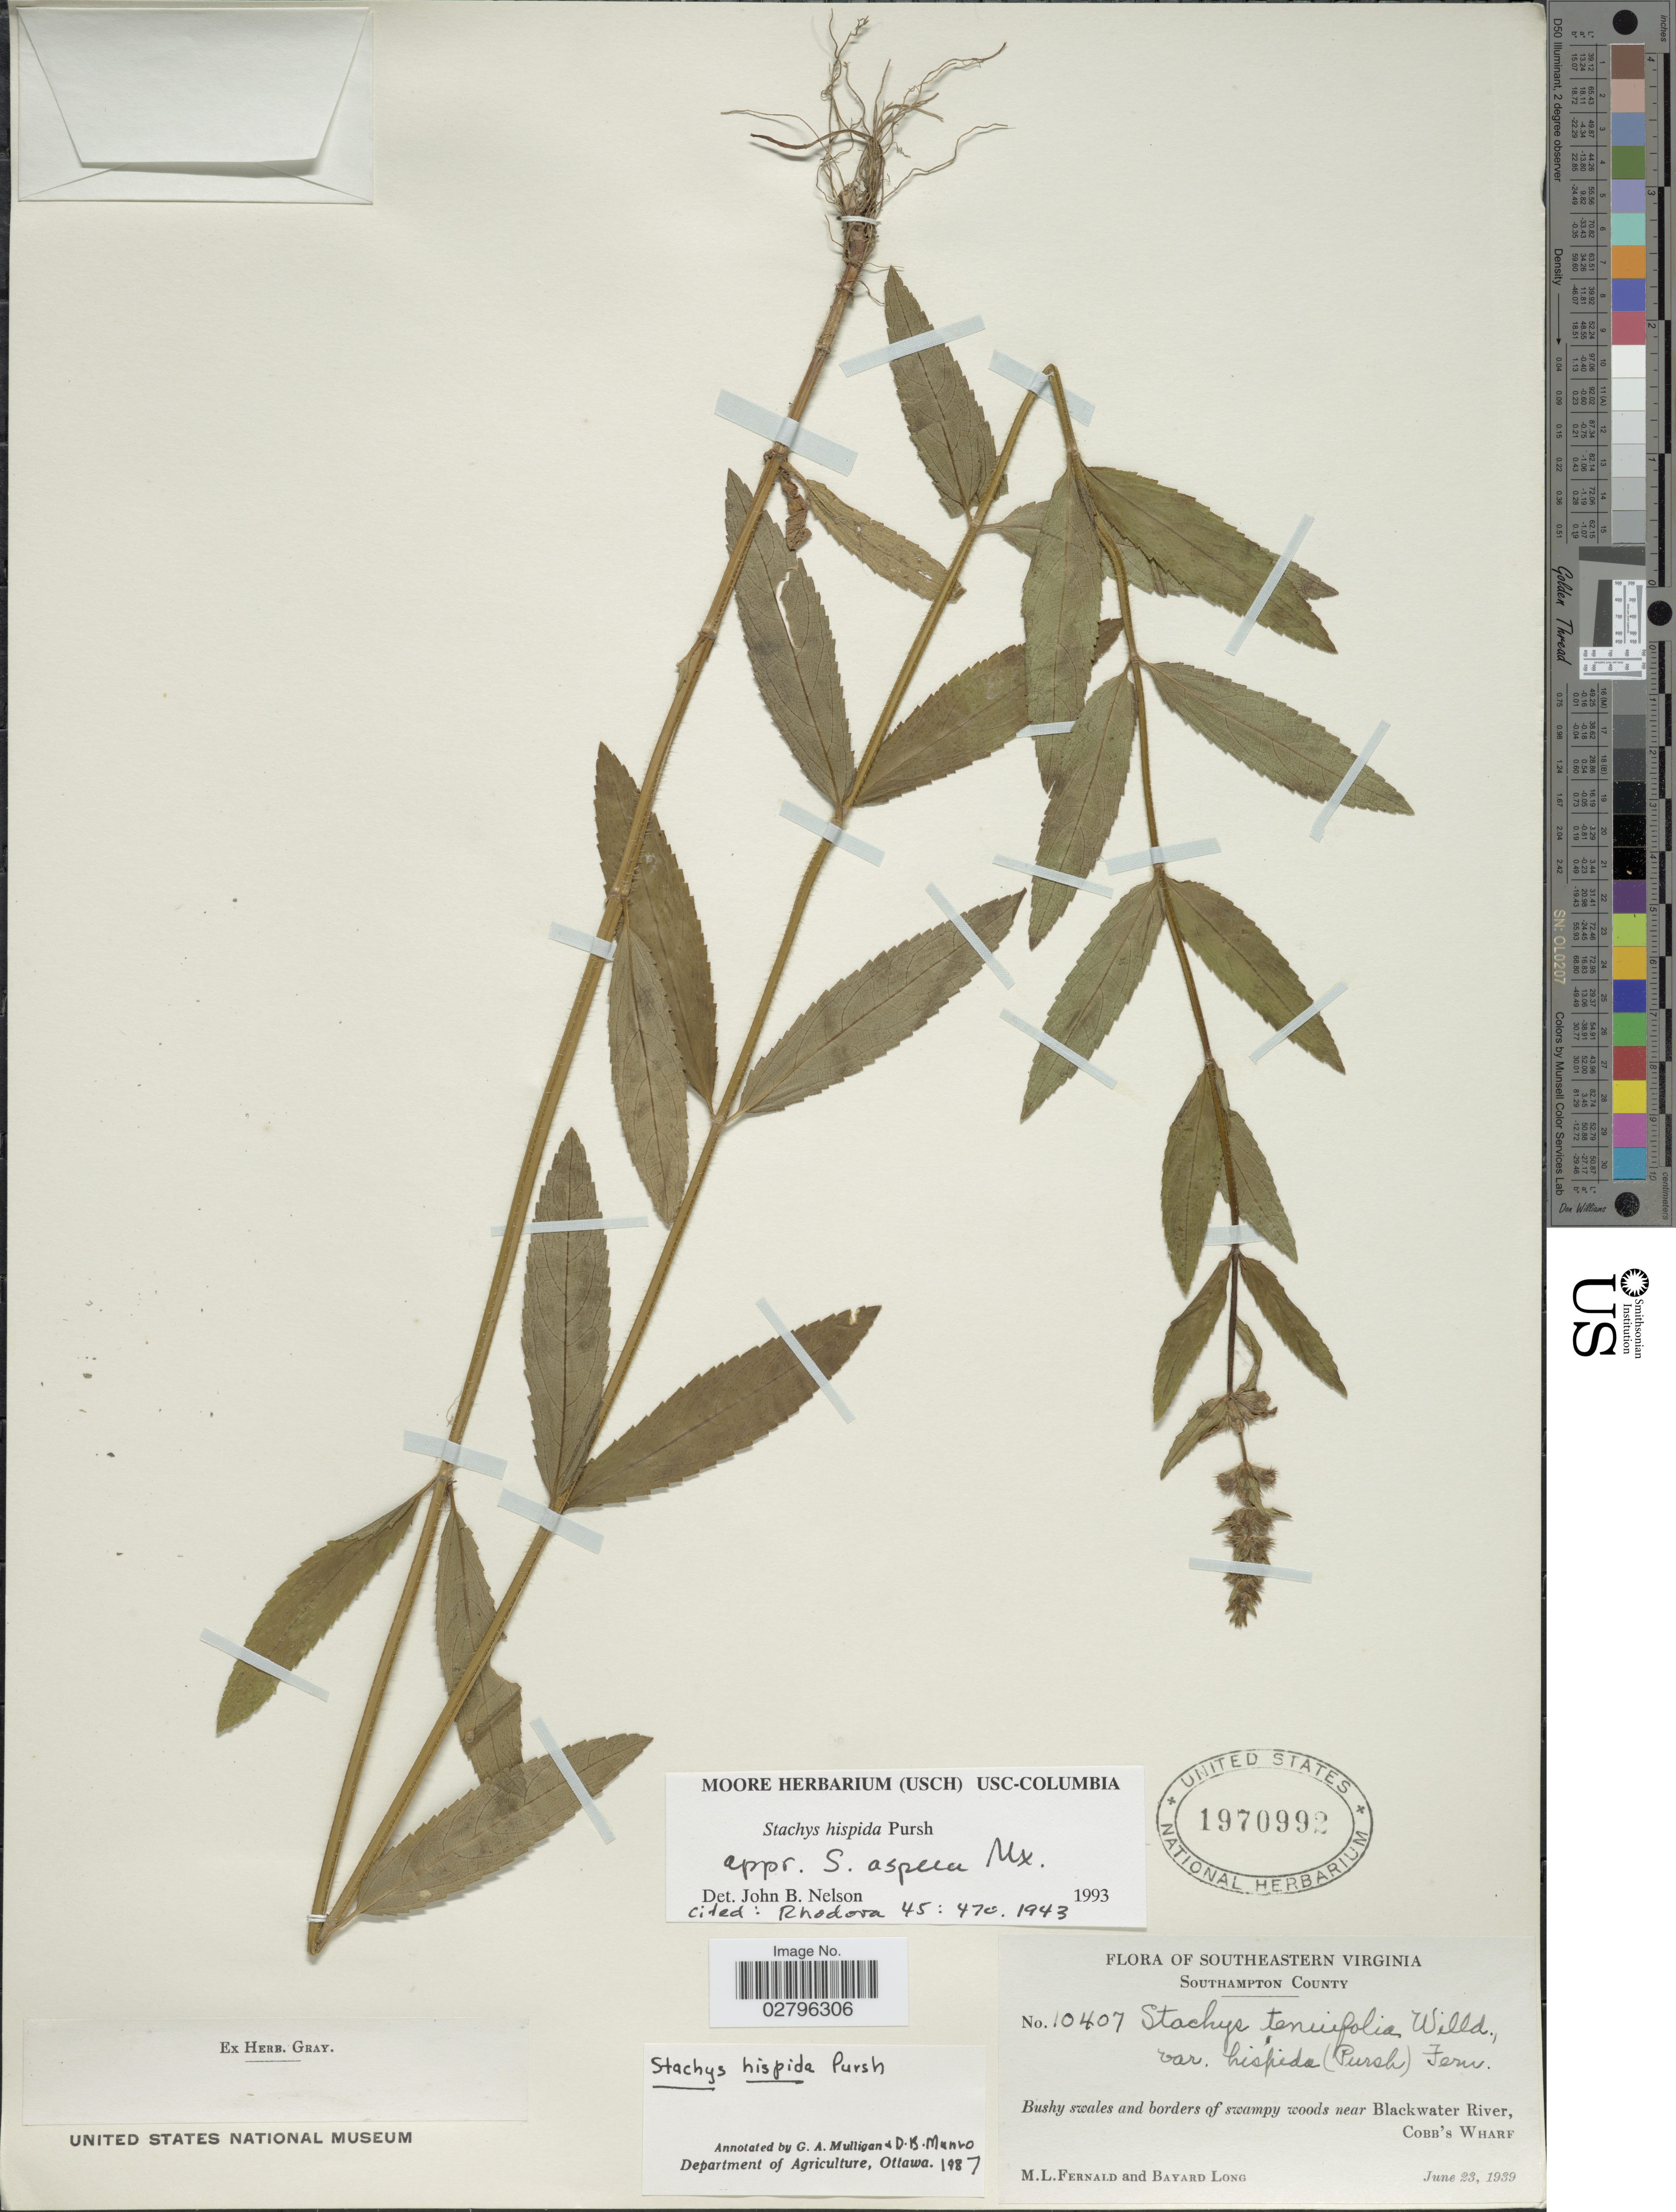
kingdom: Plantae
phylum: Tracheophyta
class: Magnoliopsida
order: Lamiales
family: Lamiaceae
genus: Stachys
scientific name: Stachys hispida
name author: Pursh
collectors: M. L. Fernald & B. Long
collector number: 10407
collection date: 1939-06-23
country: United States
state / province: Virginia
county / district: Southampton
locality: Southeastern Virginia. Southampton County. Bushy swales and borders of swampy woods near Blackwater River, Cobb's Wharf.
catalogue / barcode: US 1970992